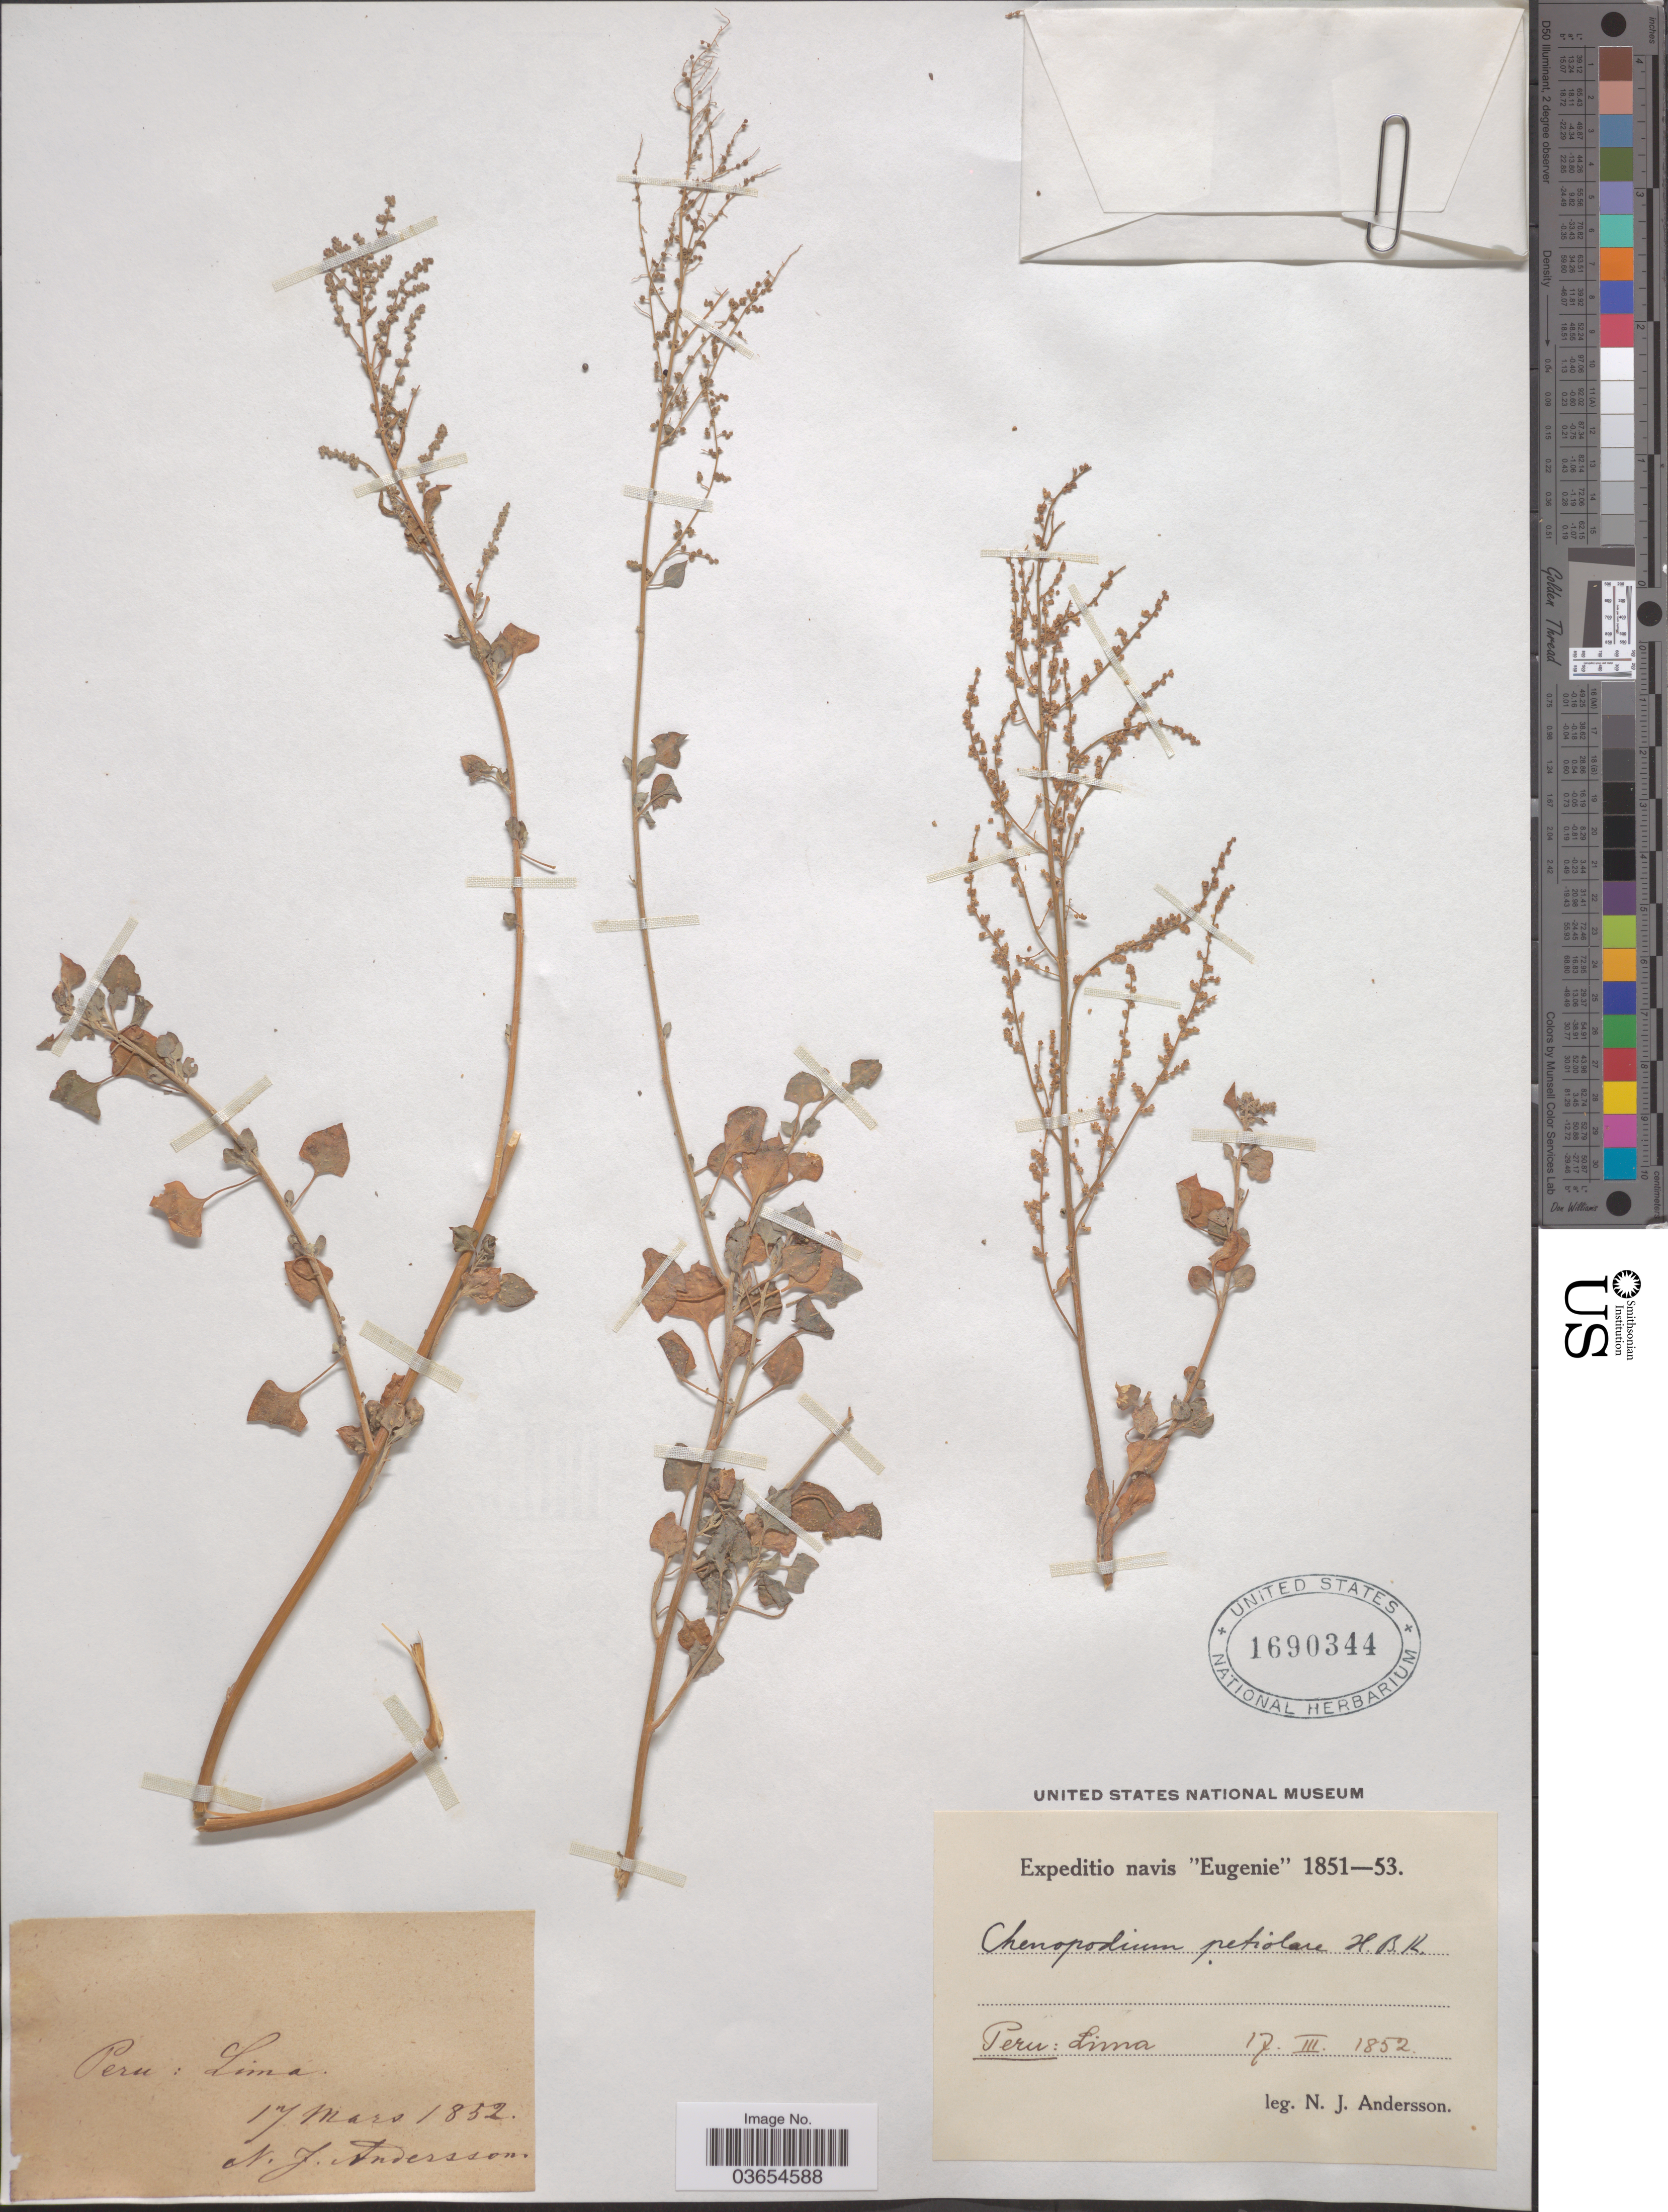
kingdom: Plantae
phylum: Tracheophyta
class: Magnoliopsida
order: Caryophyllales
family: Amaranthaceae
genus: Chenopodium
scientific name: Chenopodium petiolare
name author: Kunth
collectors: N. J. Andersson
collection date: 1852-03-17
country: Peru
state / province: Lima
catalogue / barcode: US 1690344